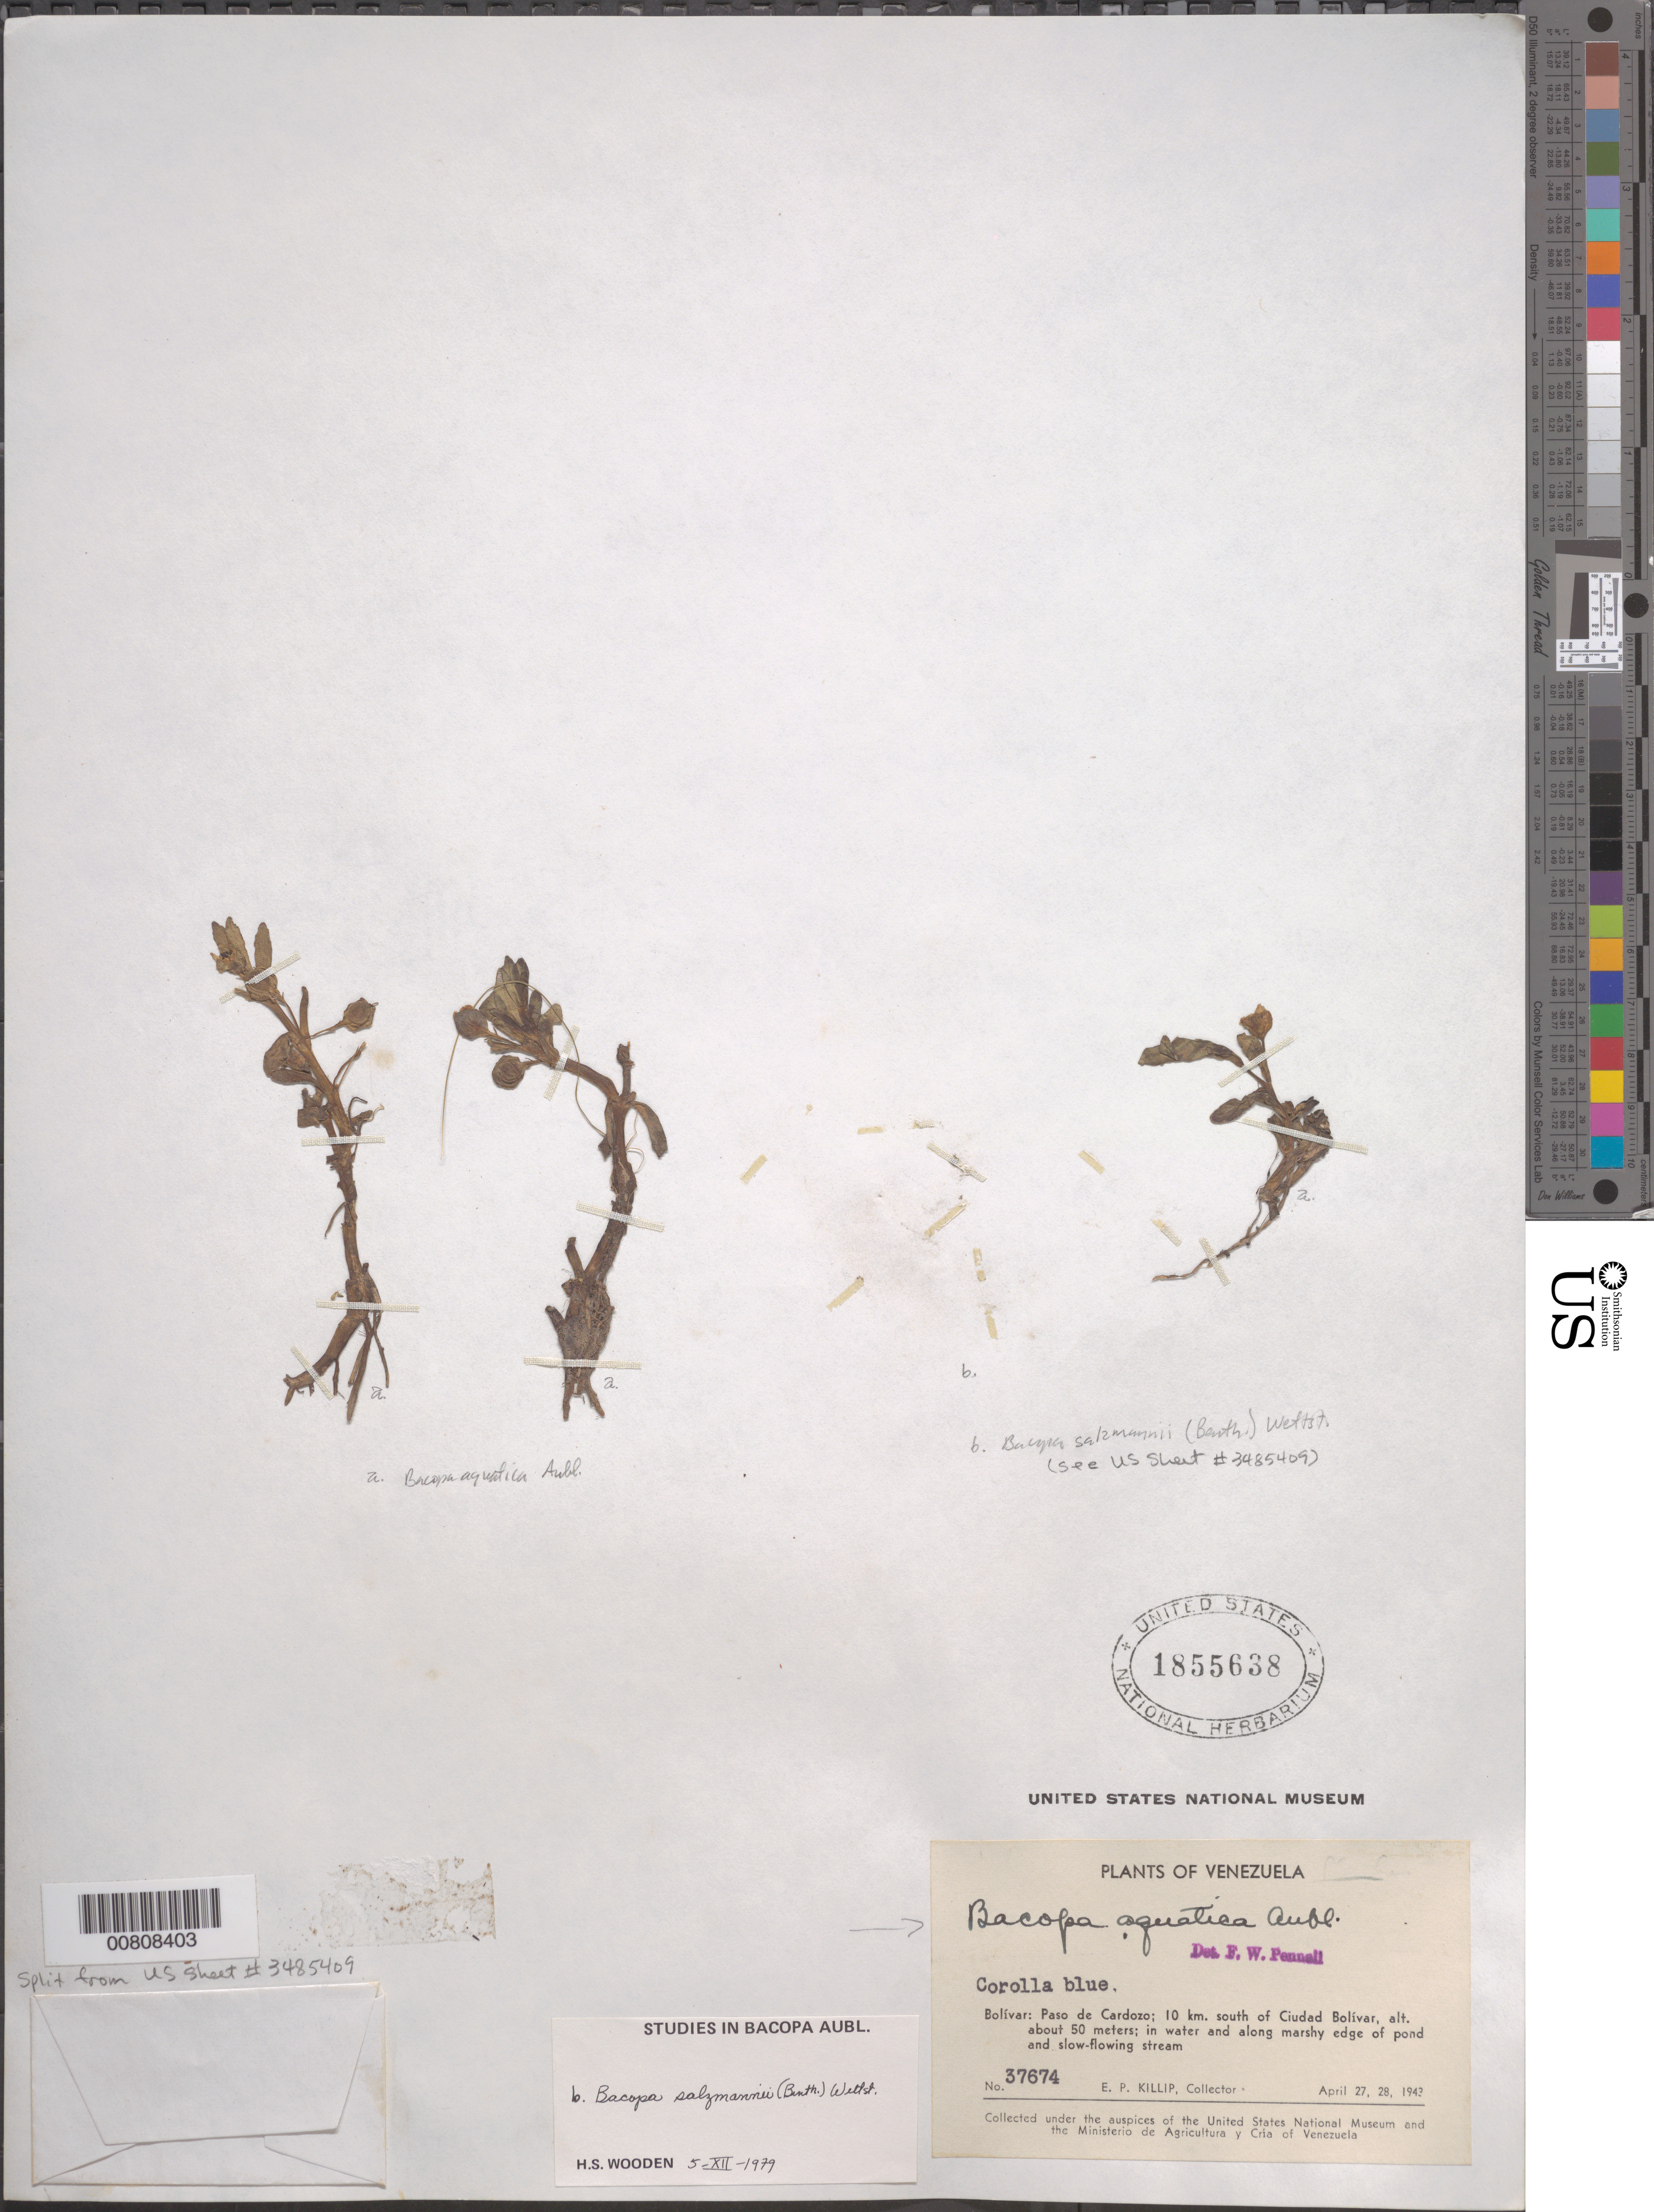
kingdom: Plantae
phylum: Tracheophyta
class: Magnoliopsida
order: Lamiales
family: Plantaginaceae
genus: Bacopa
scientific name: Bacopa aquatica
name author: Aubl.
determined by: Pennell, F. W.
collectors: E. P. Killip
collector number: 37674 a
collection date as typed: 27-Apr-43 to 28-Apr-43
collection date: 1943-04-27/1943-04-28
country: Venezuela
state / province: Bolívar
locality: Paso de Cardozo; 10 km south of Ciudad Bolívar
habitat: In water and along marshy edge of pond and slow-flowing stream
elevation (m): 50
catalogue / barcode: US 1855638